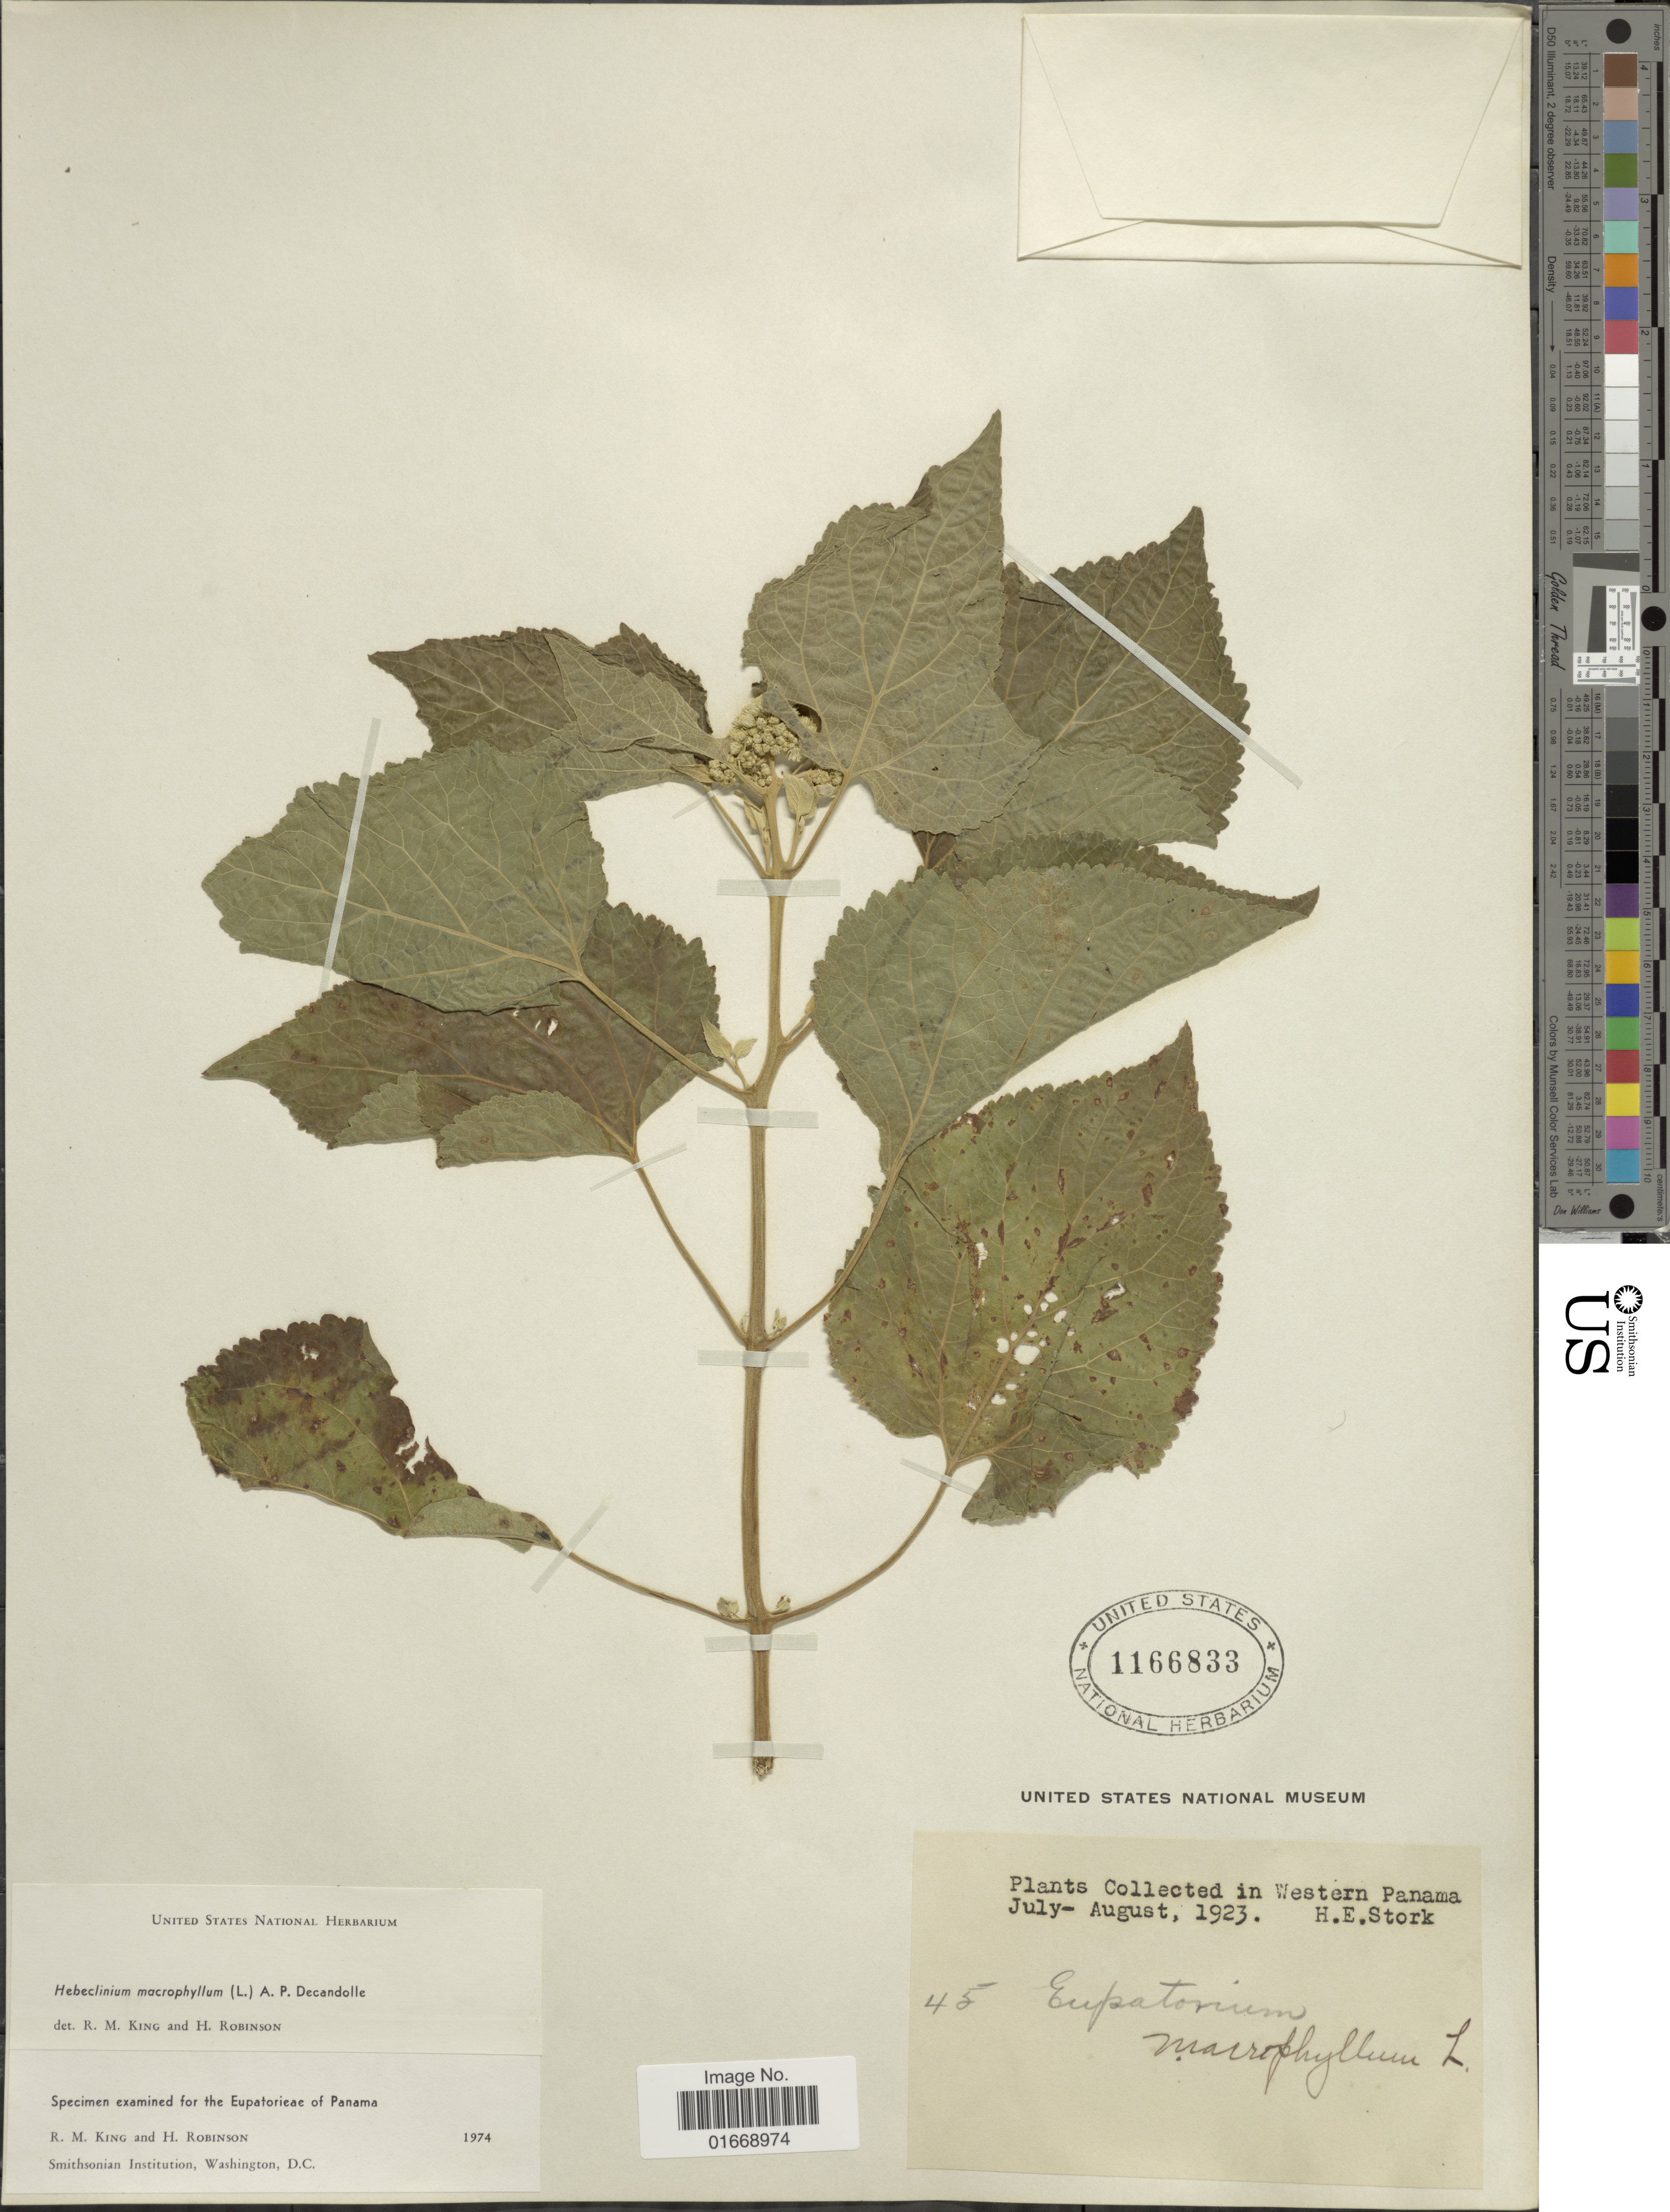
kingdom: Plantae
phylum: Tracheophyta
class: Magnoliopsida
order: Asterales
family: Asteraceae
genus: Hebeclinium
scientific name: Hebeclinium macrophyllum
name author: (L.) DC.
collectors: H. E. Stork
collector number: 45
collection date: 1923-07/1923-08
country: Panama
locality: Western Panama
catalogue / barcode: US 1166833